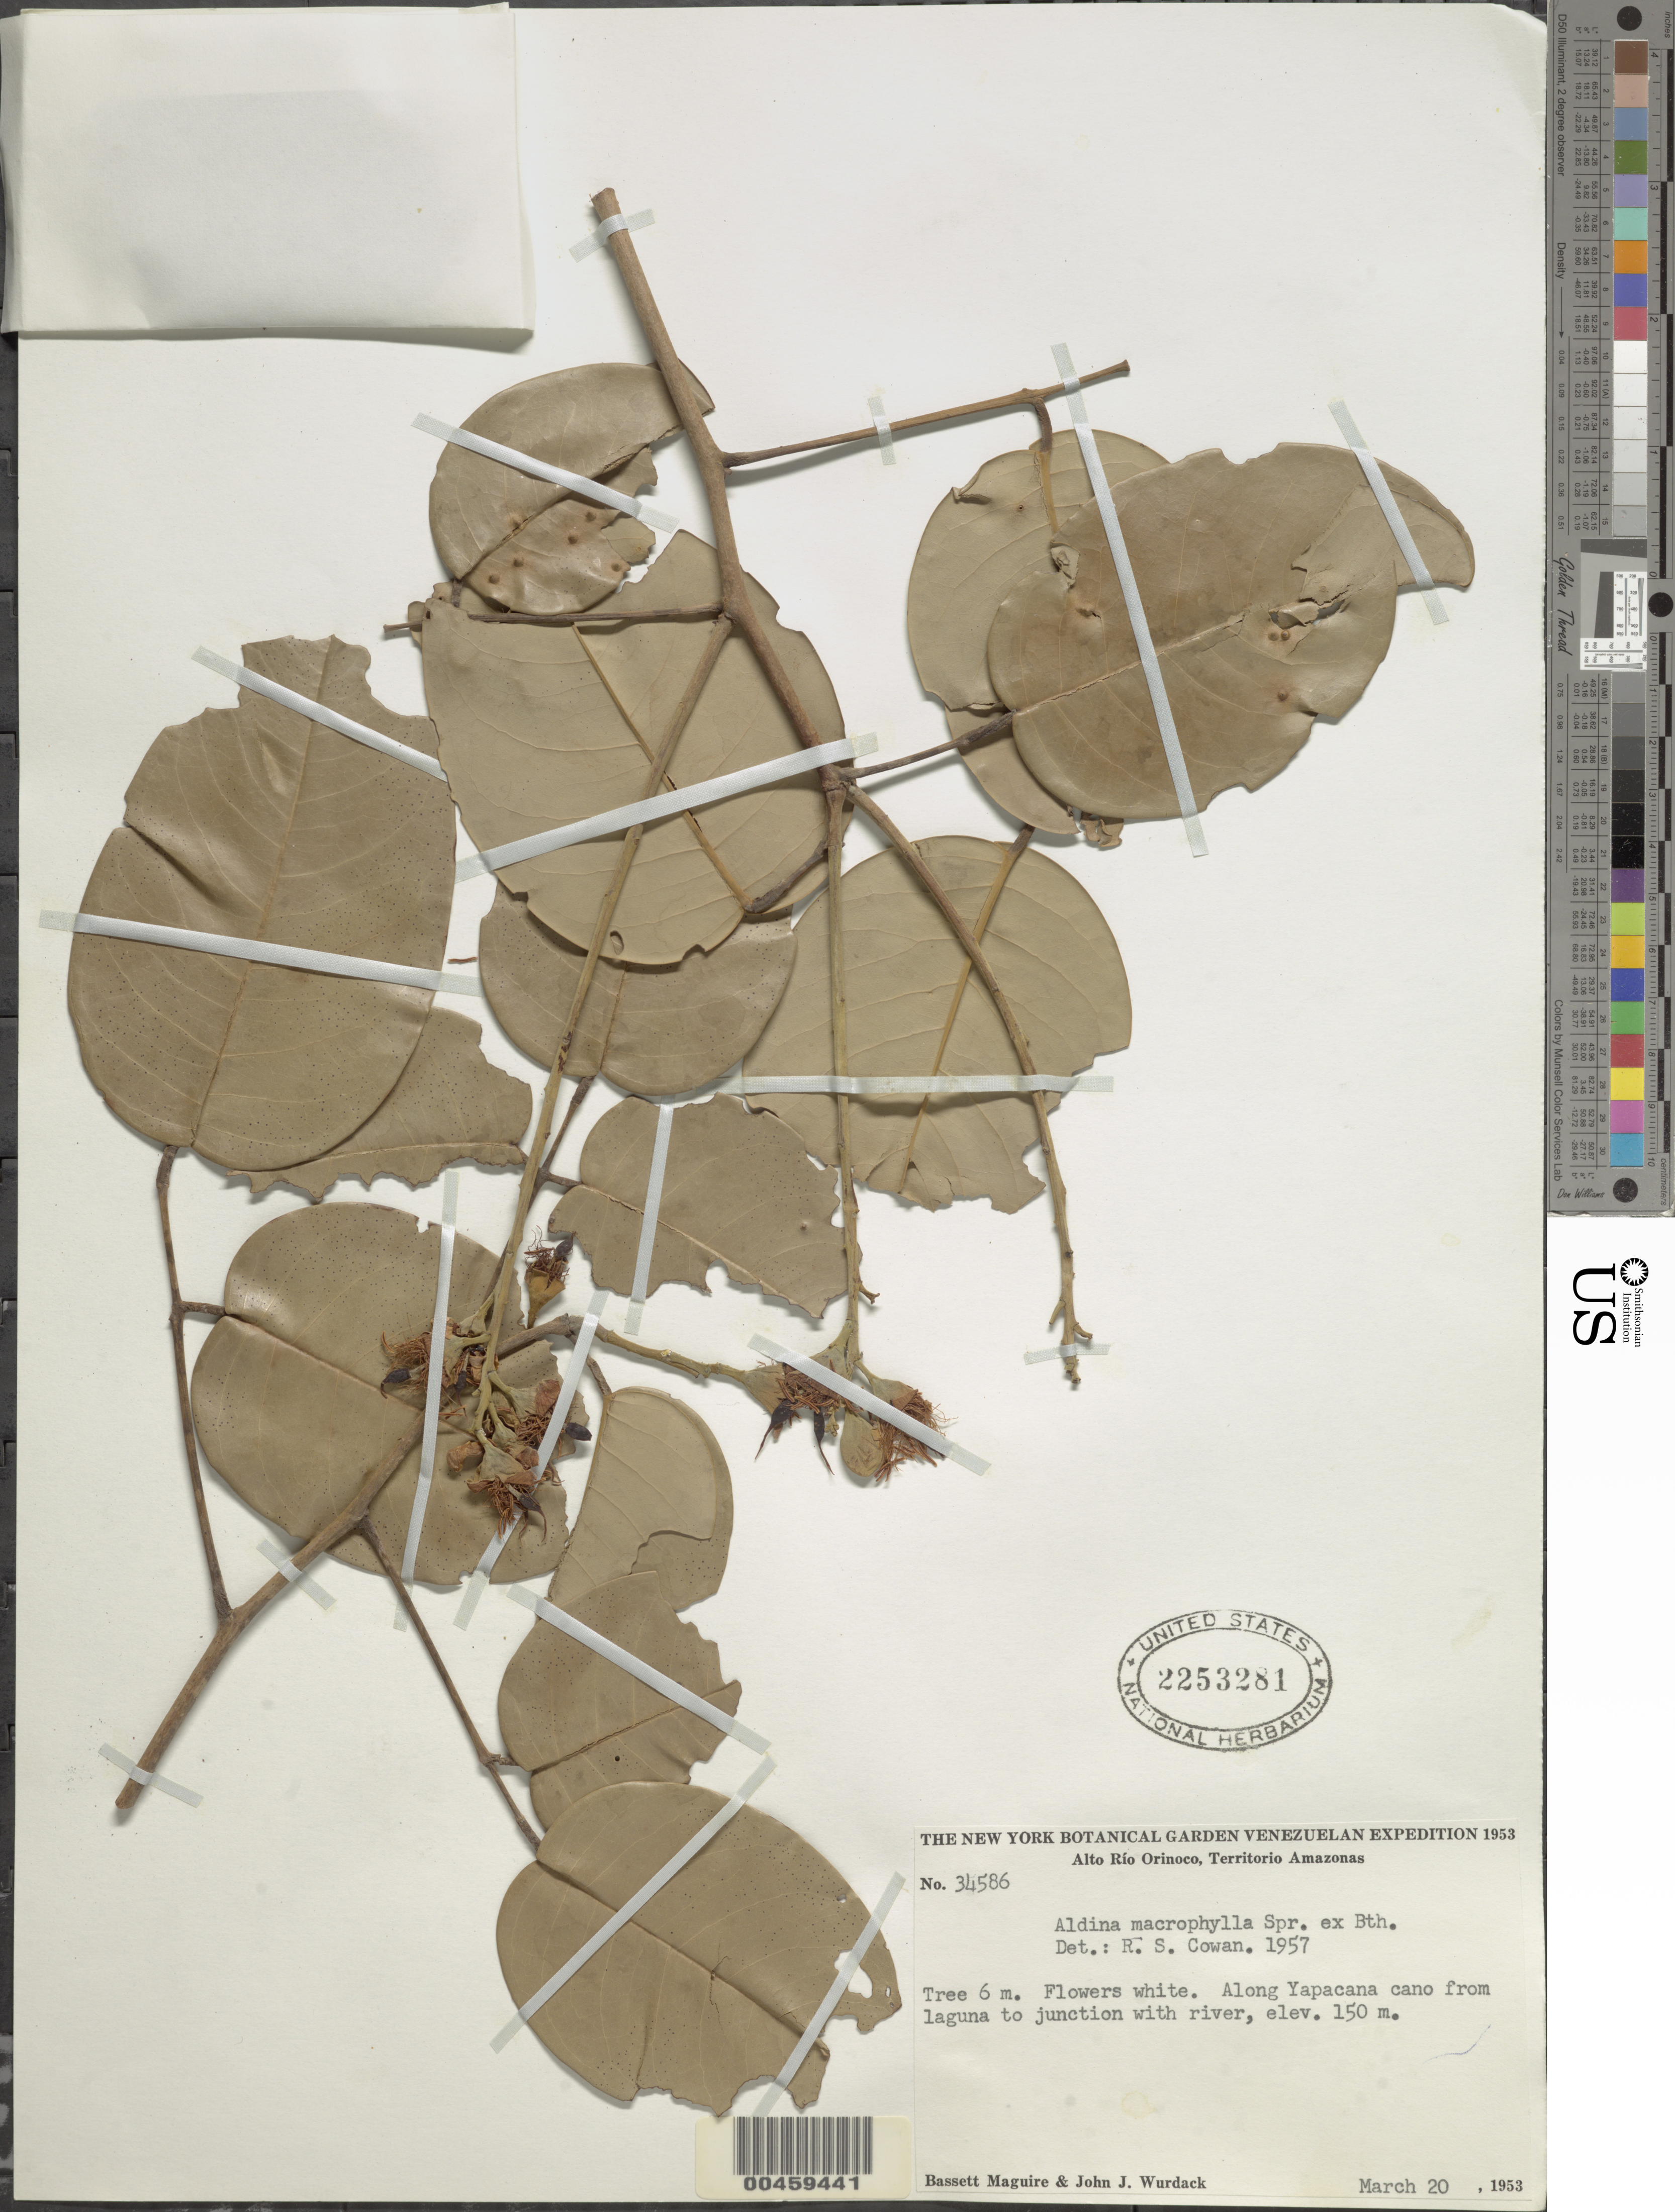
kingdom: Plantae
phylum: Tracheophyta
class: Magnoliopsida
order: Fabales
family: Fabaceae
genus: Aldina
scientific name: Aldina macrophylla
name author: Spruce ex Benth.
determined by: Cowan, R. S.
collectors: B. Maguire & J. J. Wurdack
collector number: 34586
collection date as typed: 20 Mar 1953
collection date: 1953-03-20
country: Venezuela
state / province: Amazonas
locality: Yapacana cano from laguna to junct. with river; alto rio orinoco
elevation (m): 150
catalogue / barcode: US 2253281